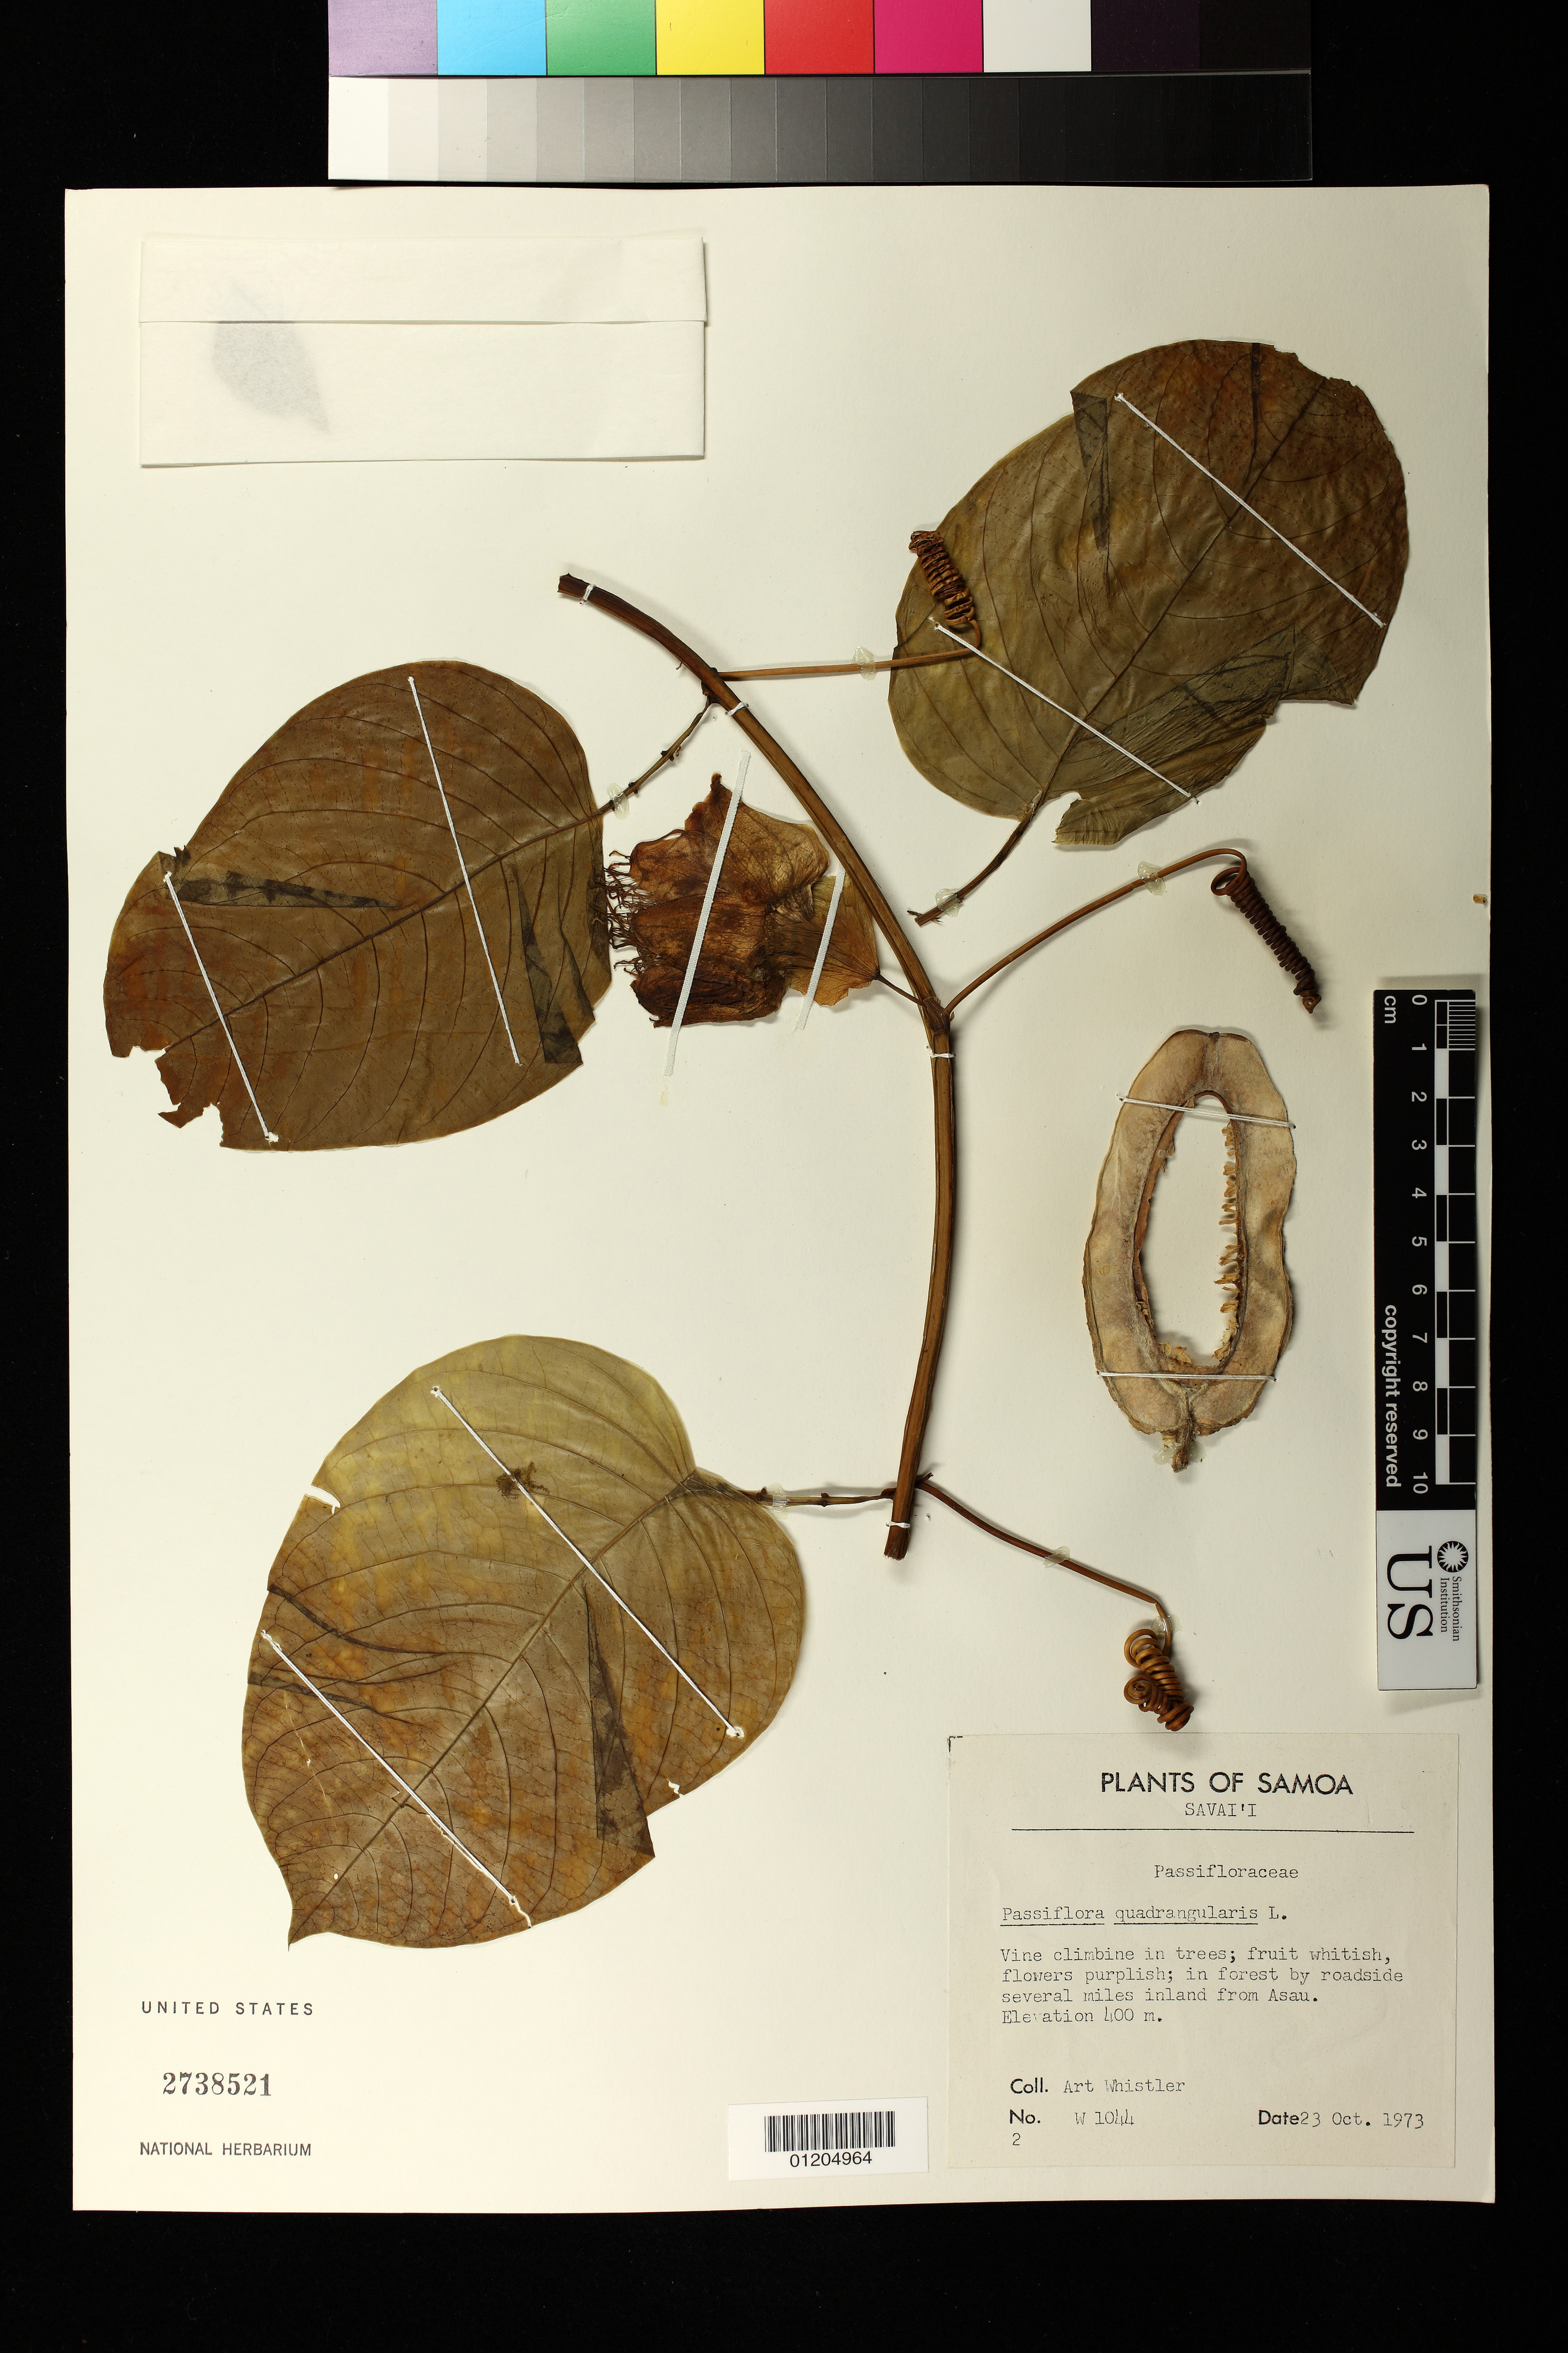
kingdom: Plantae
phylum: Tracheophyta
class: Magnoliopsida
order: Malpighiales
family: Passifloraceae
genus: Passiflora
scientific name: Passiflora quadrangularis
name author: L.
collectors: A. Whistler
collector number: W 1044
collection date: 1973-10-23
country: Samoa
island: Savai'i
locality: In forest by roadside several miles inland from Asau.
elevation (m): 400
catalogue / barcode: US 2738521